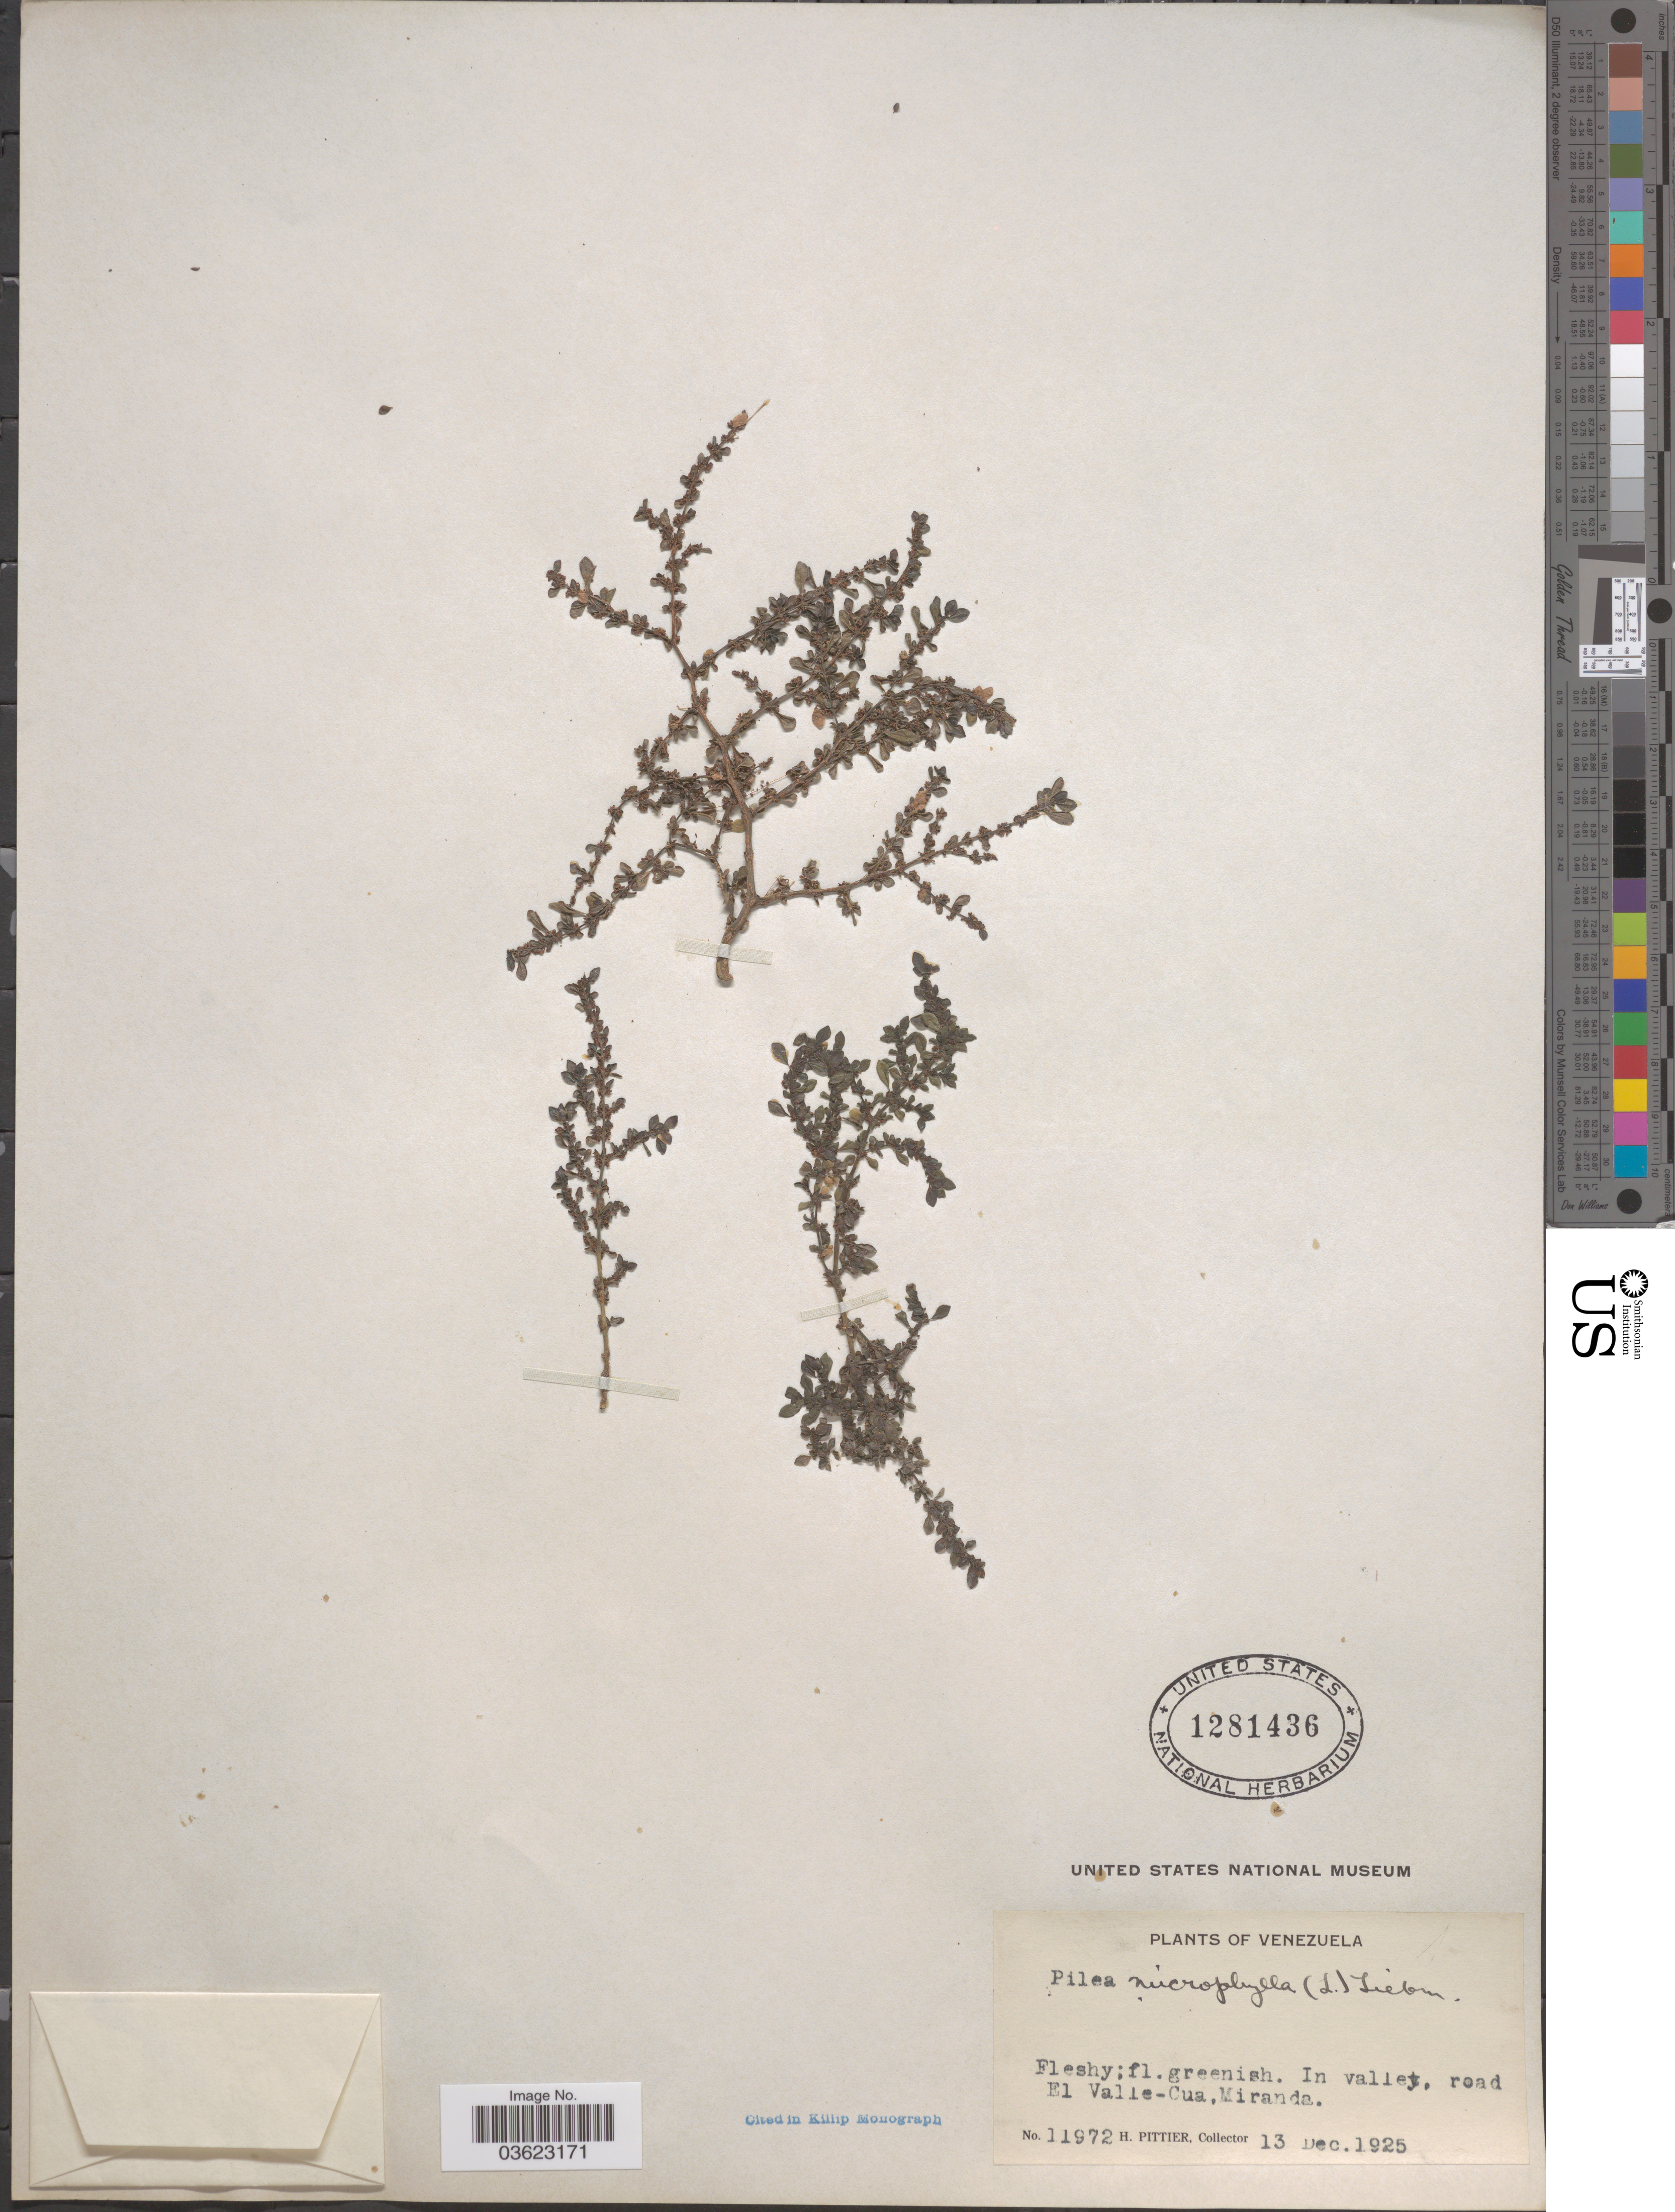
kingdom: Plantae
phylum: Tracheophyta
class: Magnoliopsida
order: Rosales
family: Urticaceae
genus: Pilea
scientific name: Pilea microphylla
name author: (L.) Liebm.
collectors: H. F. Pittier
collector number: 11972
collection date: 1925-12-13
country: Venezuela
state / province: Miranda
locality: In valley, road El Valle-Cua.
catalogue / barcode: US 1281436